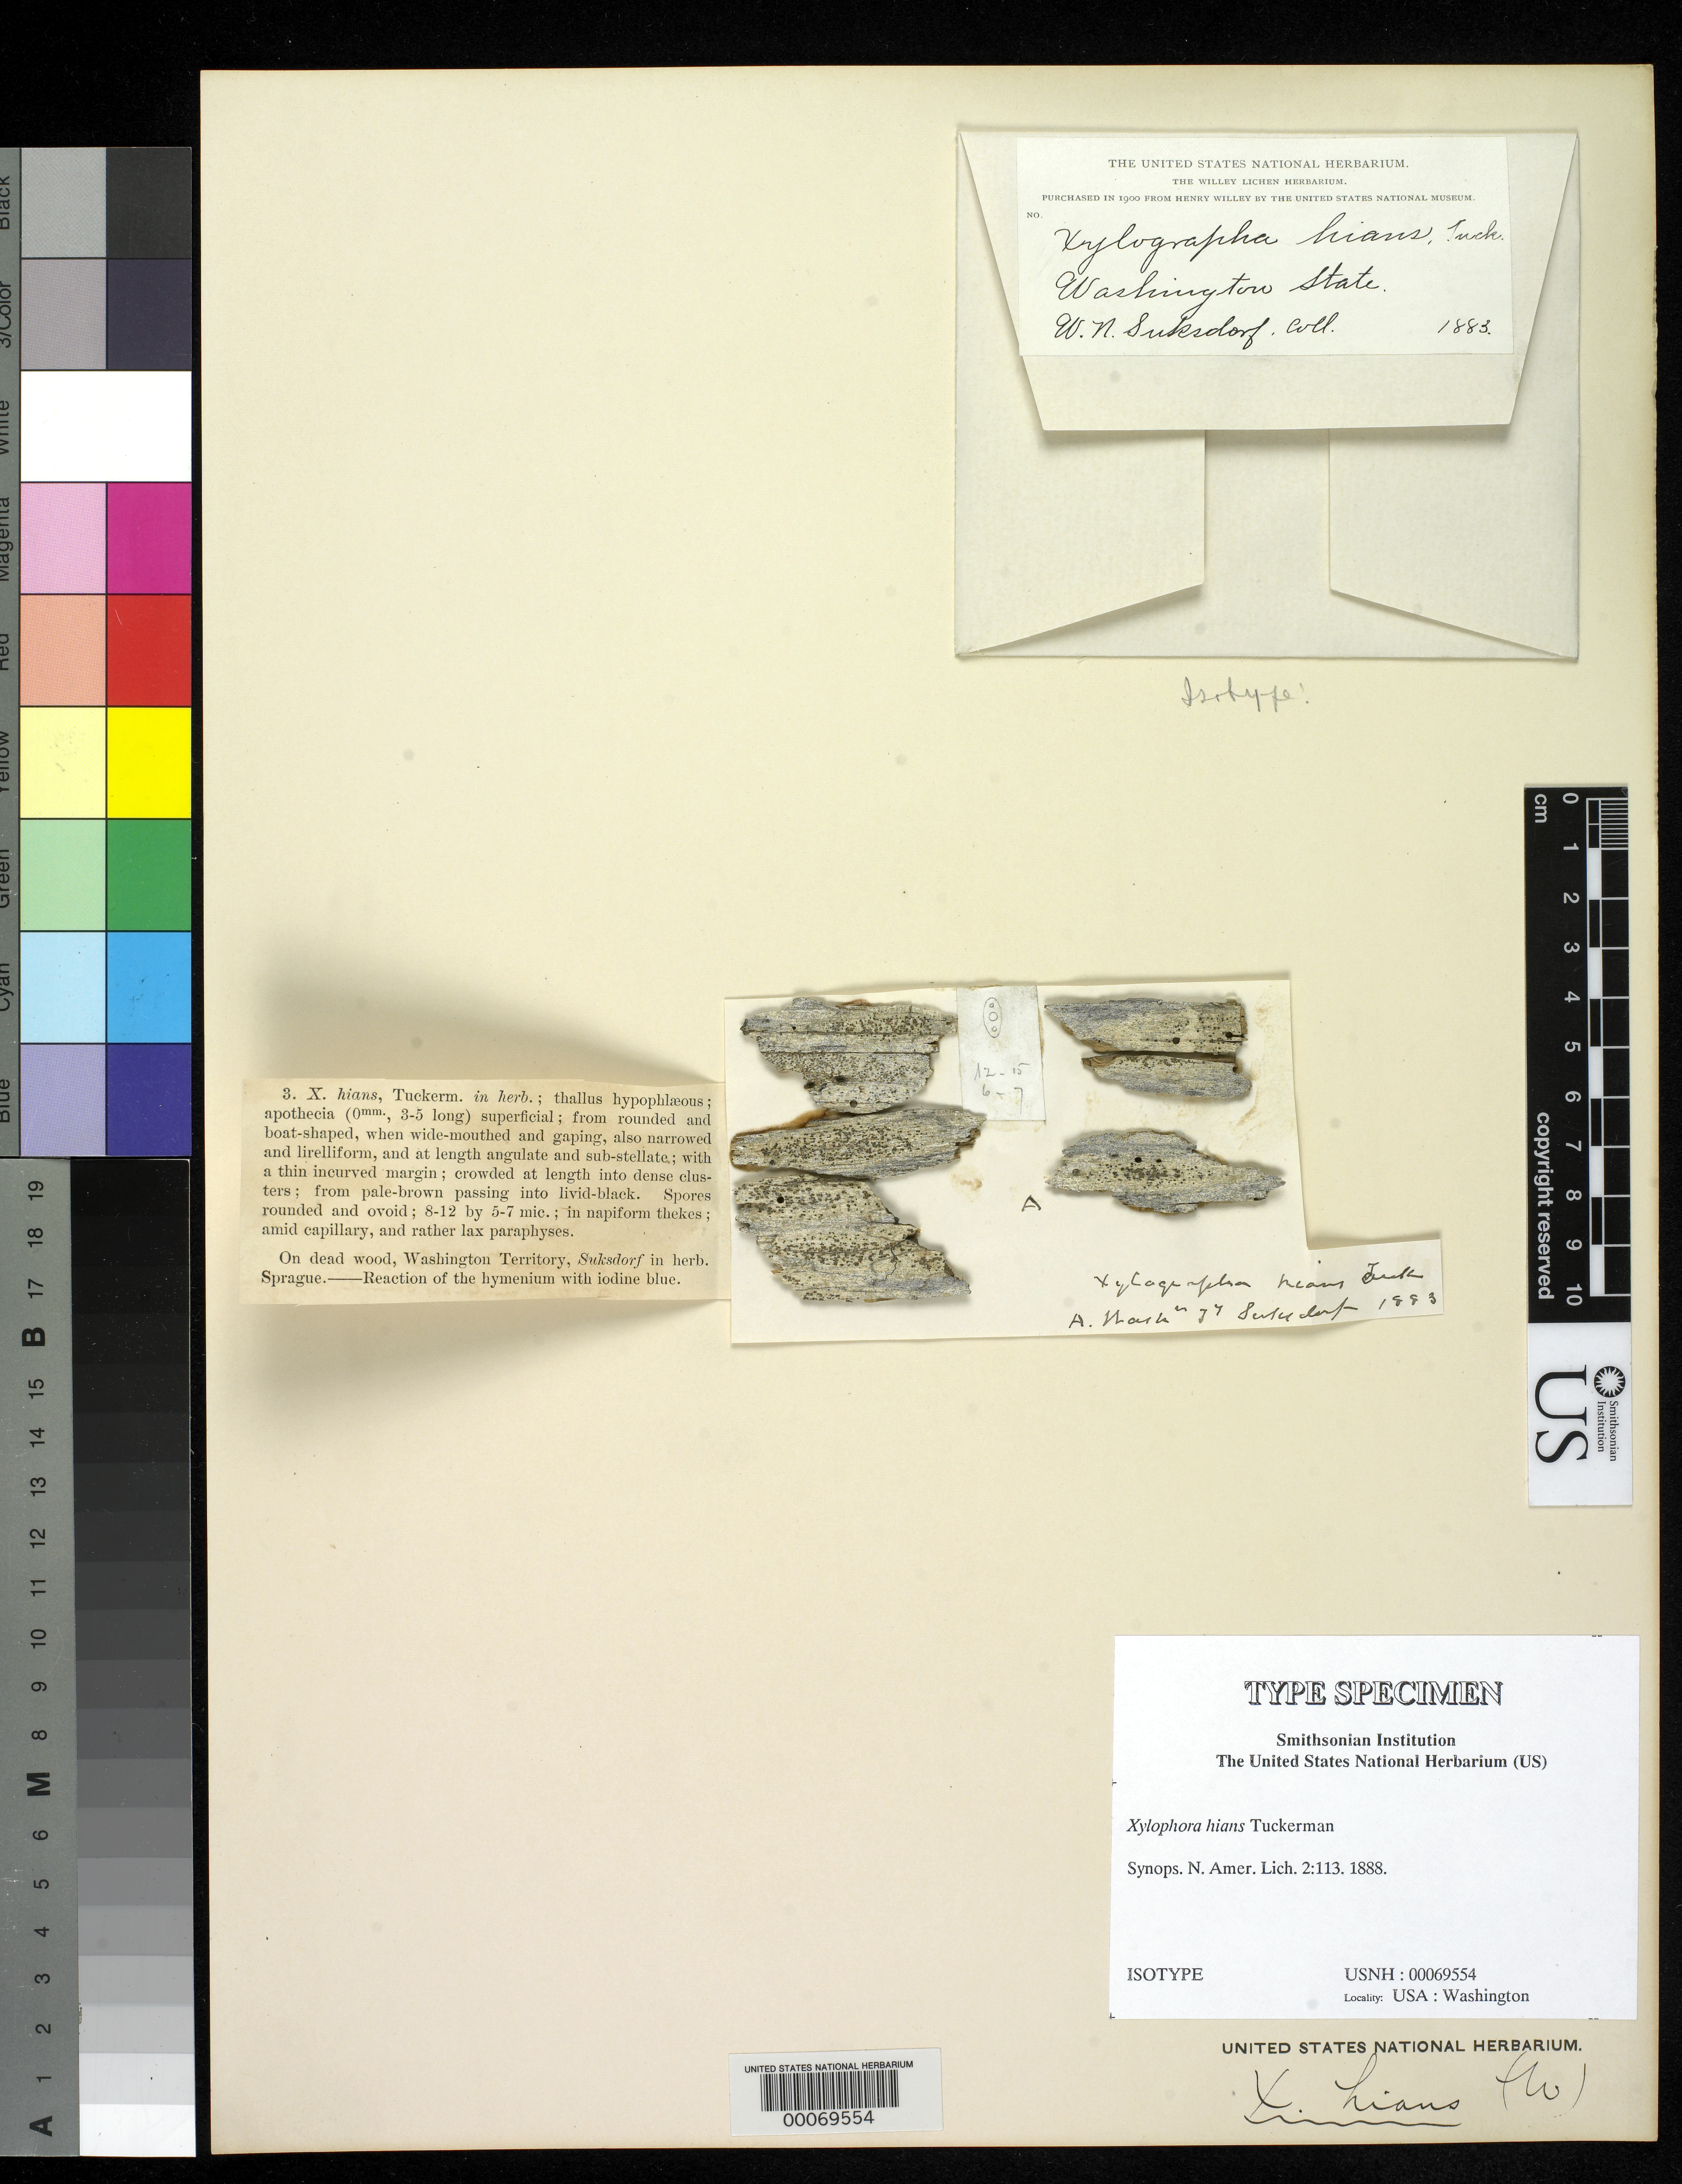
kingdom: Fungi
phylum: Ascomycota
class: Lecanoromycetes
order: Pertusariales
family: Agyriaceae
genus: Xylographa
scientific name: Xylographa hians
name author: Tuck.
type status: Isotype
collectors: W. N. Suksdorf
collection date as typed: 1883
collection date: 1883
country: United States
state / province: Washington